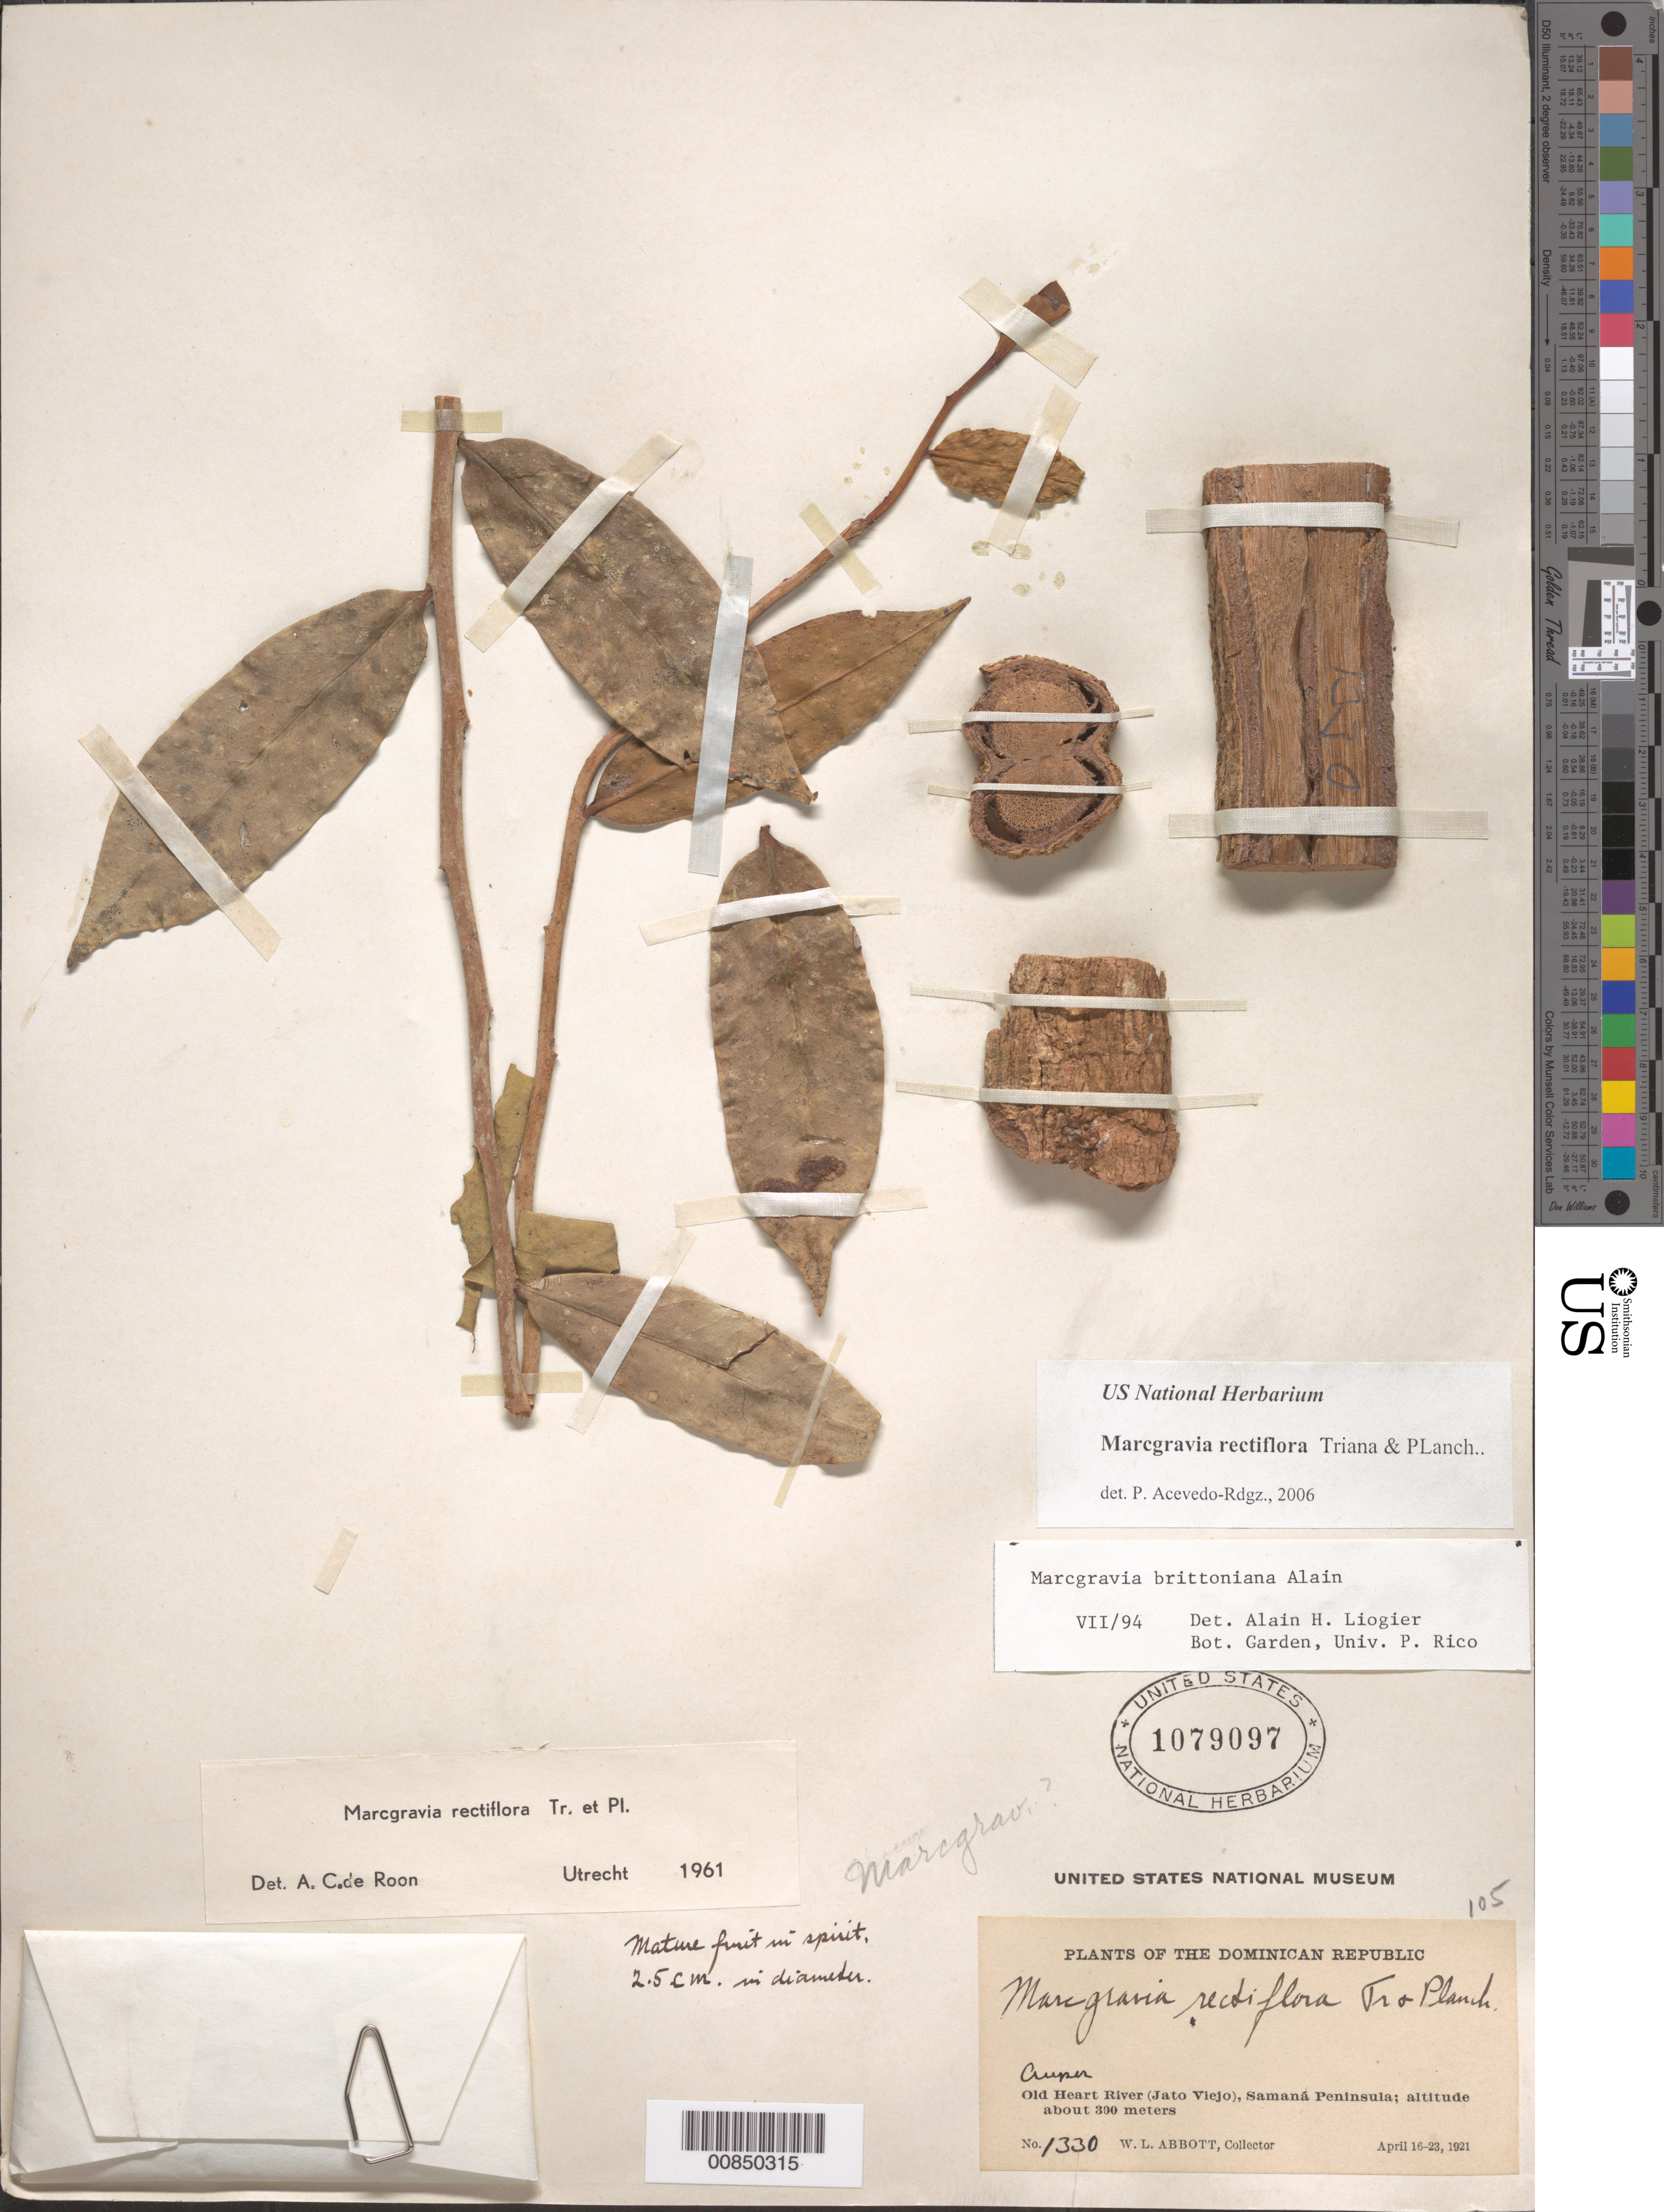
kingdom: Plantae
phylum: Tracheophyta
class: Magnoliopsida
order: Ericales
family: Marcgraviaceae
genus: Marcgravia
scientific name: Marcgravia rectiflora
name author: Triana & Planch.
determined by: Acevedo-Rodríguez, P., (BOT), Smithsonian Institution - National Museum of Natural History (UNITED STATES)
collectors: W. L. Abbott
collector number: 1330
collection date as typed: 16 Apr 1921 to 23 Apr 1921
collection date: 1921-04-16/1921-04-23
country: Dominican Republic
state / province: Samana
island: Hispaniola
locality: Old Heart River (Jato Viejo), Samaná Peninsula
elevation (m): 300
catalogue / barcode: US 1079097